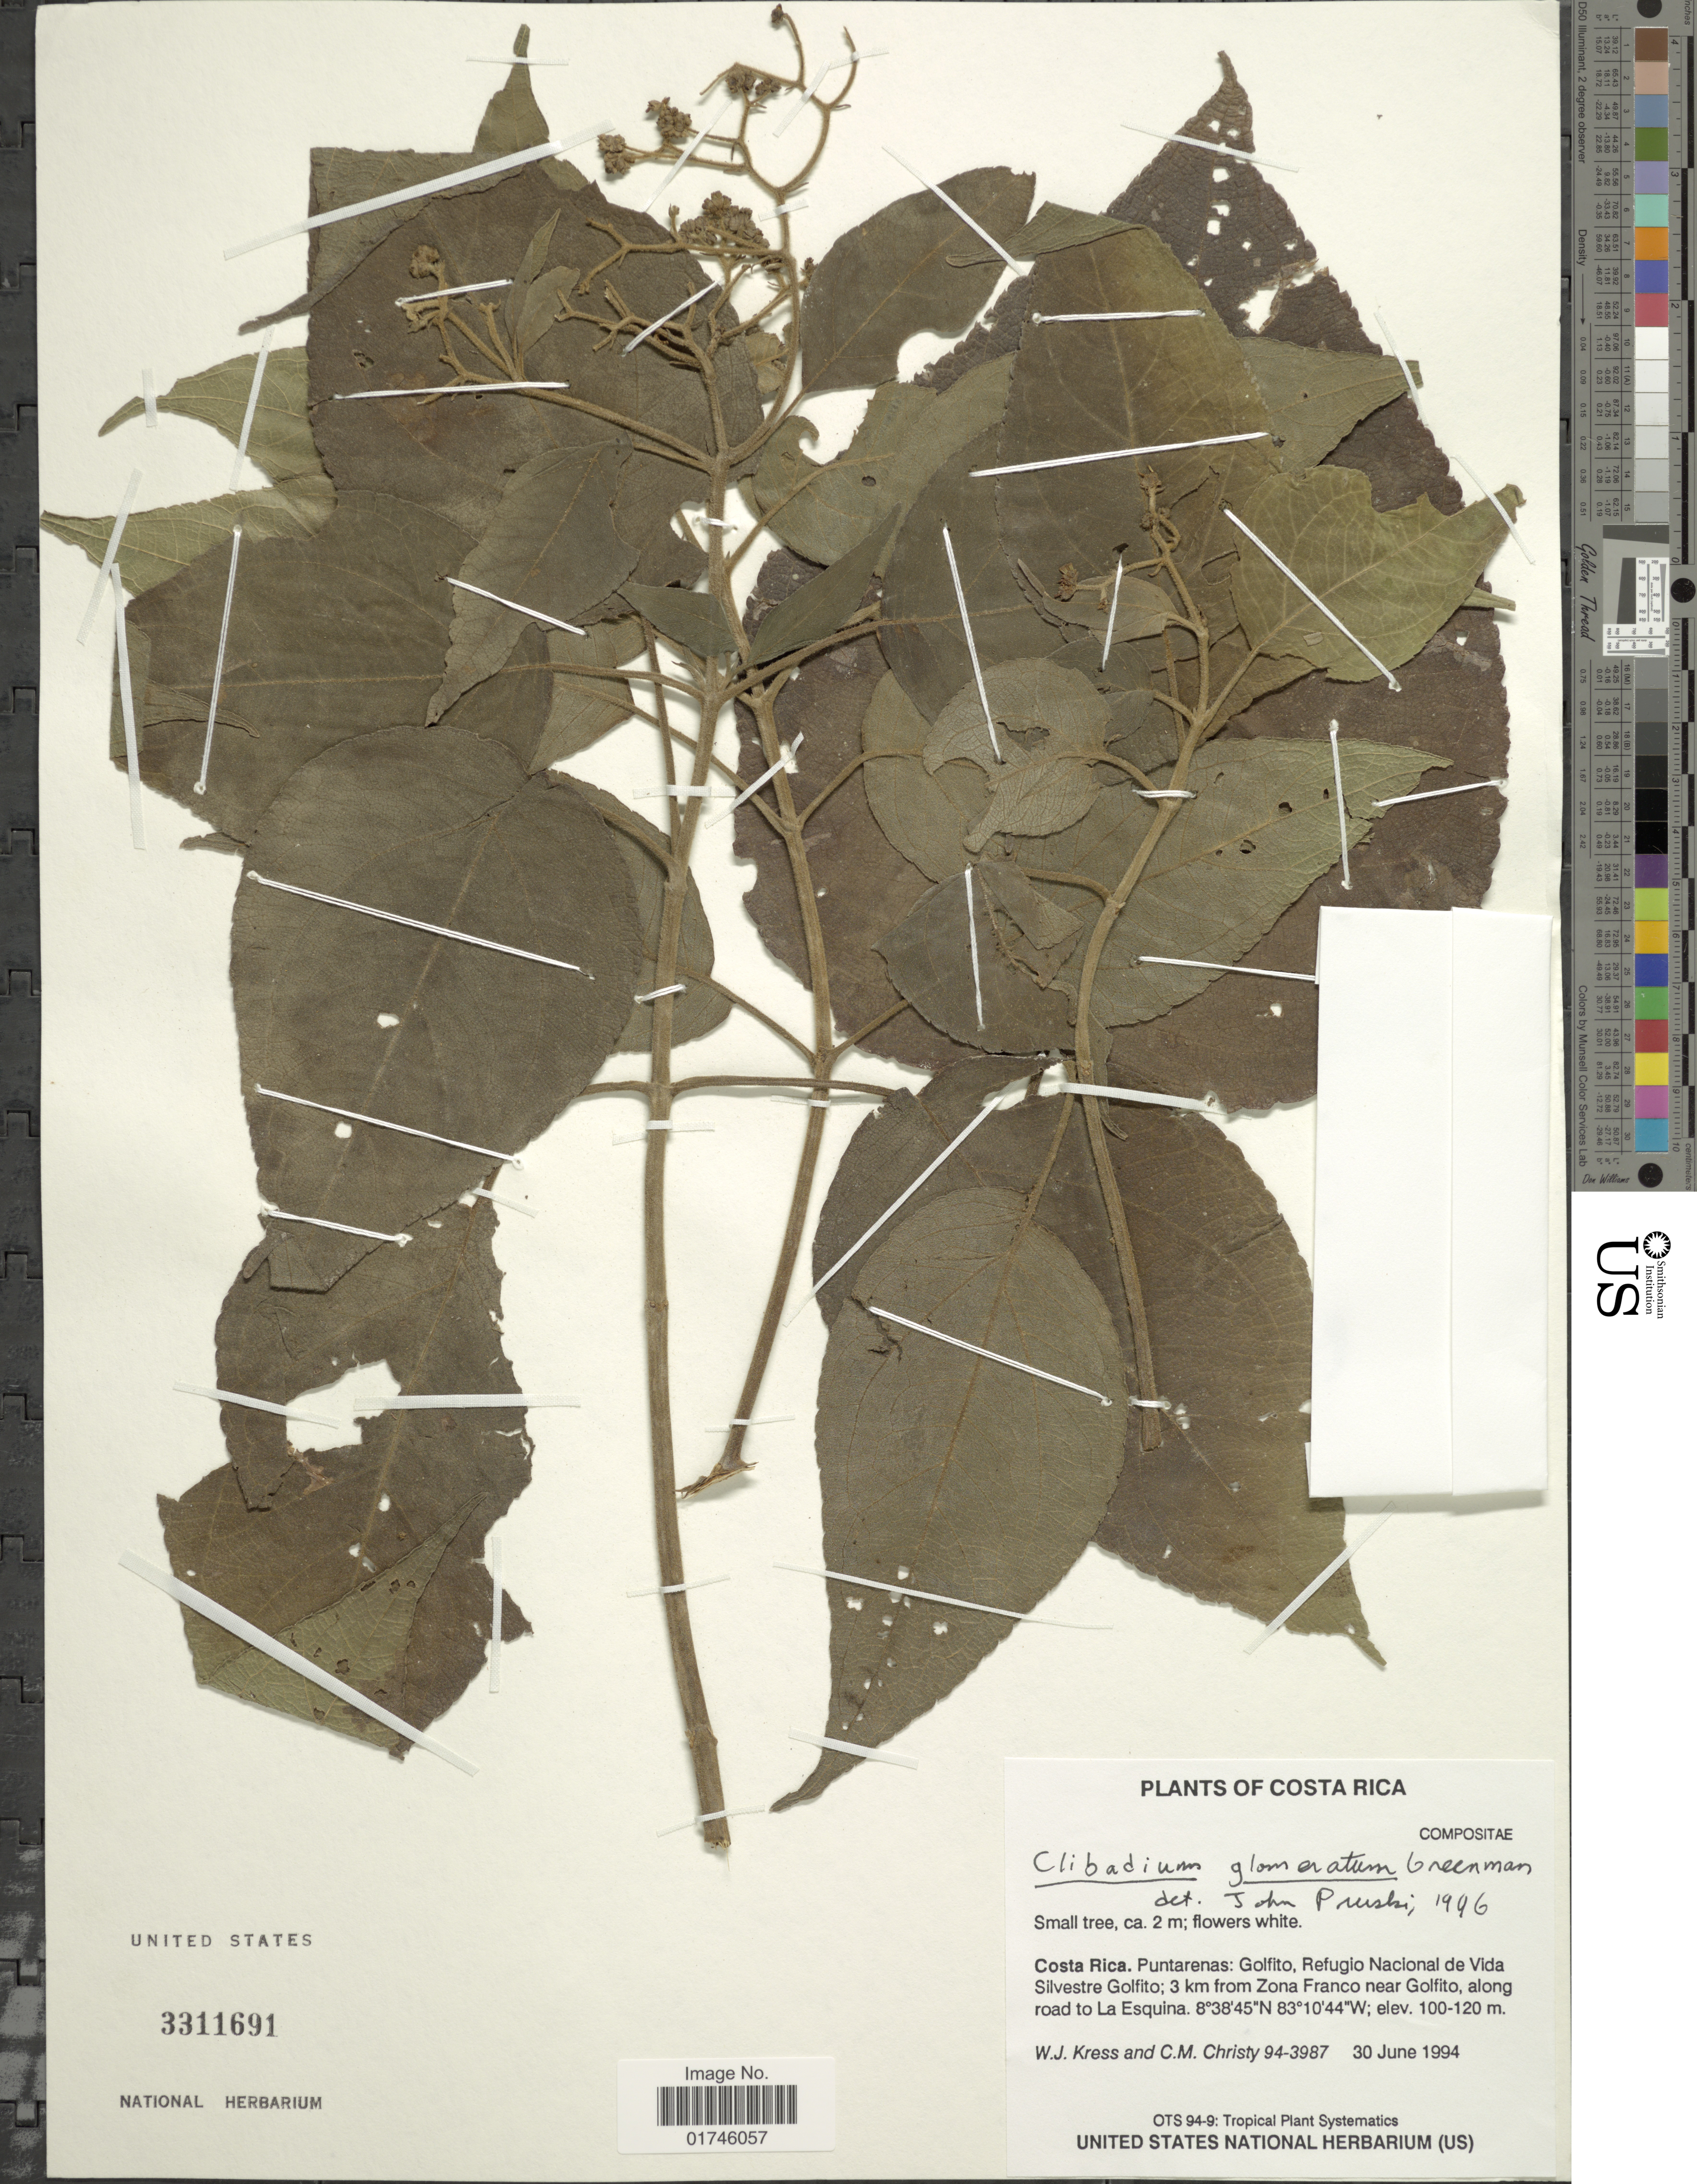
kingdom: Plantae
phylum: Tracheophyta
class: Magnoliopsida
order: Asterales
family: Asteraceae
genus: Clibadium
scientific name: Clibadium glomeratum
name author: Greenm.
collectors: W. J. Kress & C. M. Christy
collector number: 94-3987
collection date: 1994-06-30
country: Costa Rica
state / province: Puntarenas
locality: Costa Rica, Puntarenas: Golfito, Refugio Nacional de Vida, Silvestre Golfito; 3 km from zona Franco near Golfito, along road to la Esquina.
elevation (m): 100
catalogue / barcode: US 3311691